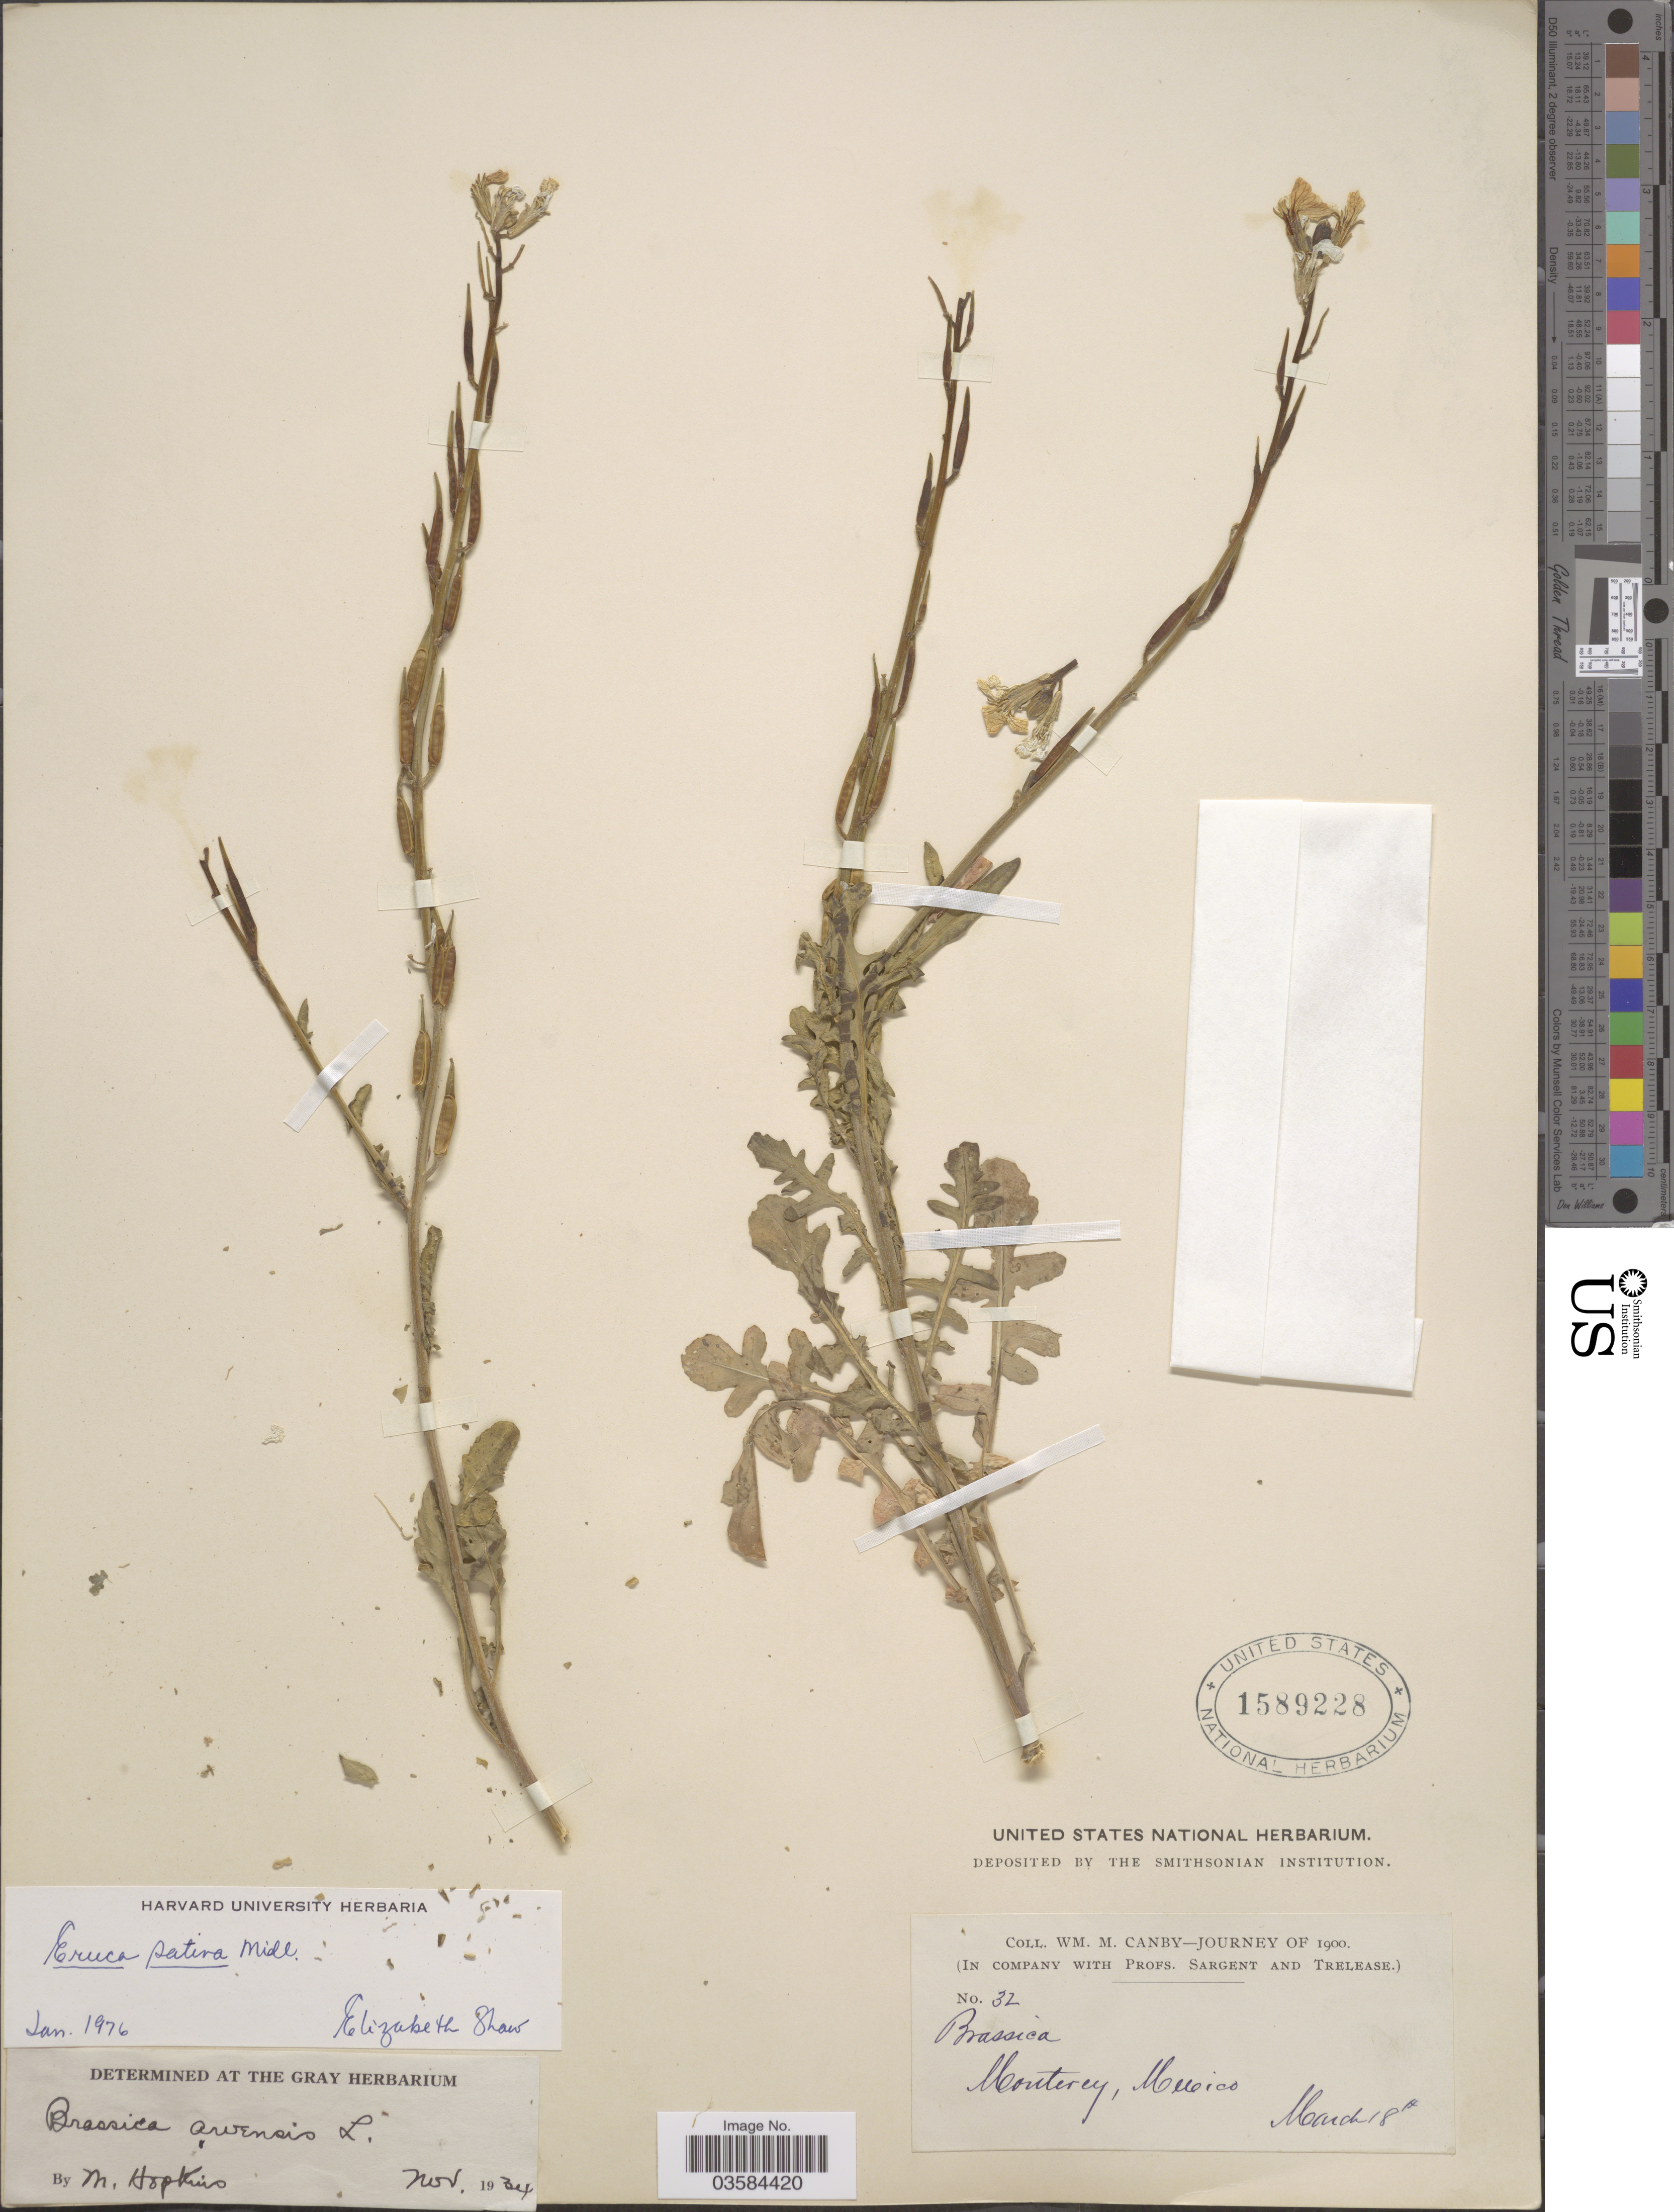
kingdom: Plantae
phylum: Tracheophyta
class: Magnoliopsida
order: Brassicales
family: Brassicaceae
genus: Eruca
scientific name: Eruca vesicaria subsp. sativa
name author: (Mill.) Thell.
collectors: W. M. Canby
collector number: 32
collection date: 1900-03-18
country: Mexico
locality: Monterey.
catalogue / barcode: US 1589228